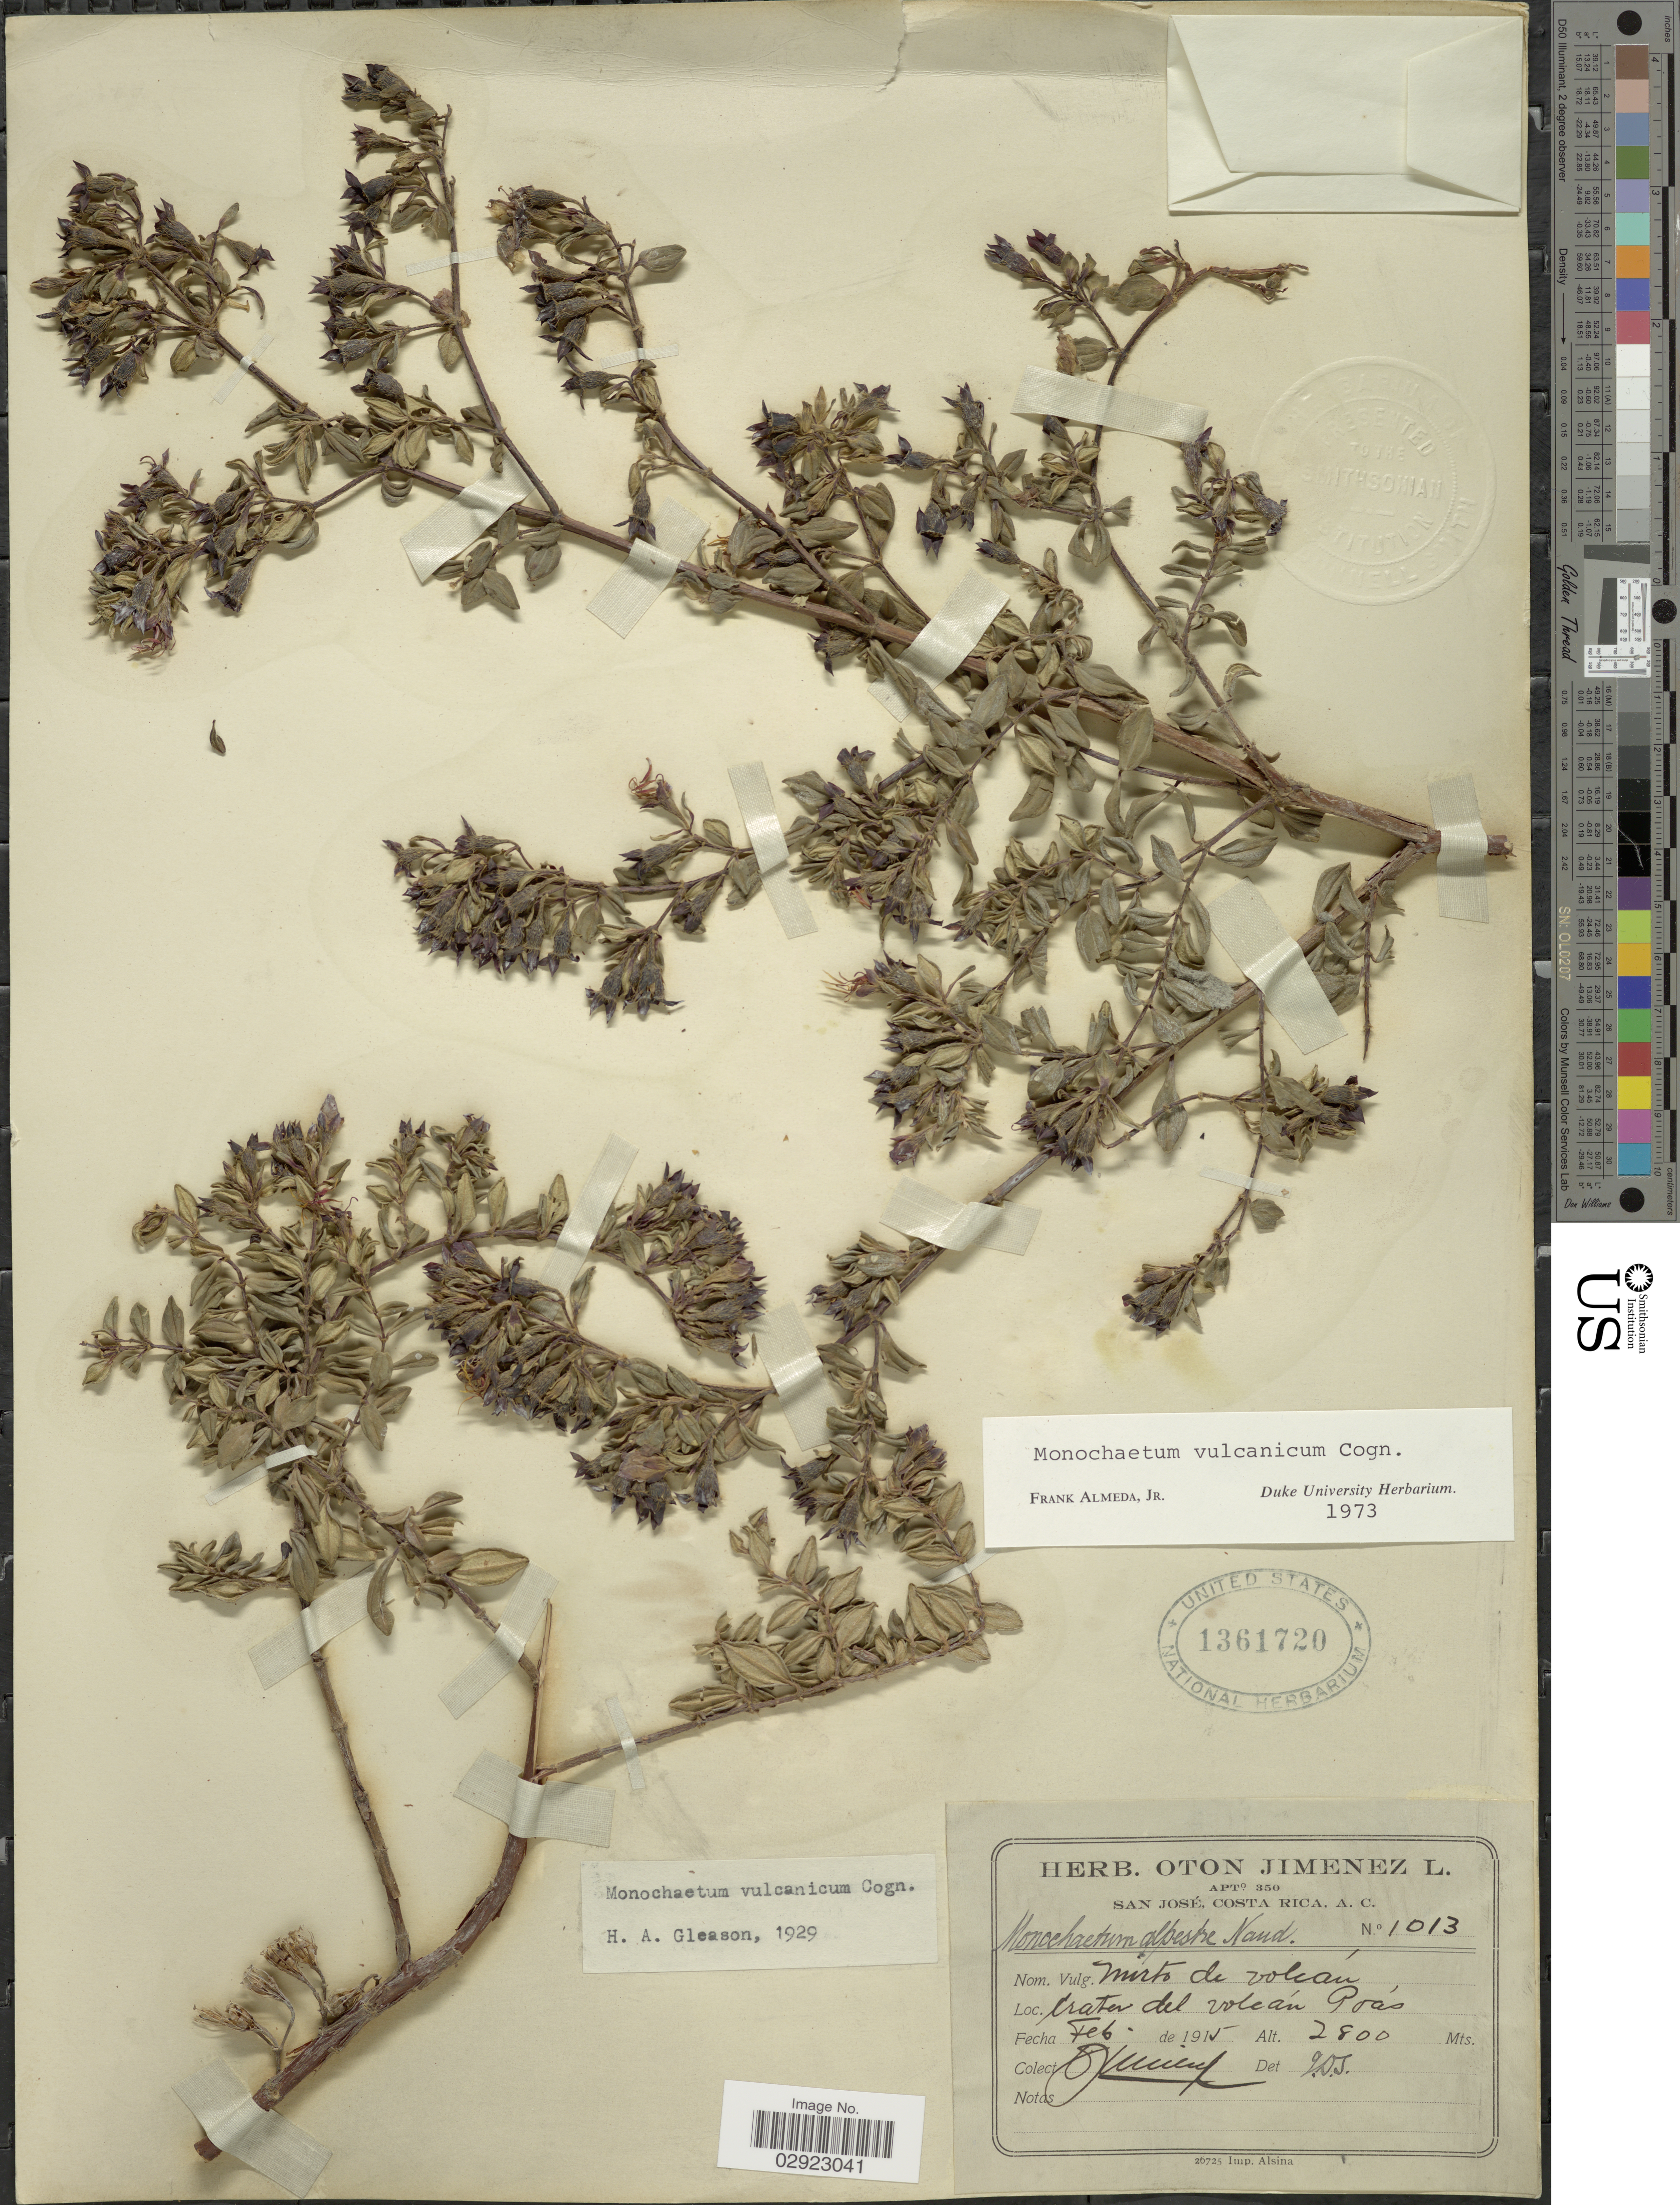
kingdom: Plantae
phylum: Tracheophyta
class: Magnoliopsida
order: Myrtales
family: Melastomataceae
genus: Monochaetum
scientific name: Monochaetum vulcanicum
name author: Cogn.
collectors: O. Jiménez L.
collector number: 1013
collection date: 1915-02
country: Costa Rica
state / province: San José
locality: Crater del volcán Poás.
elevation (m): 2800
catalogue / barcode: US 1361720